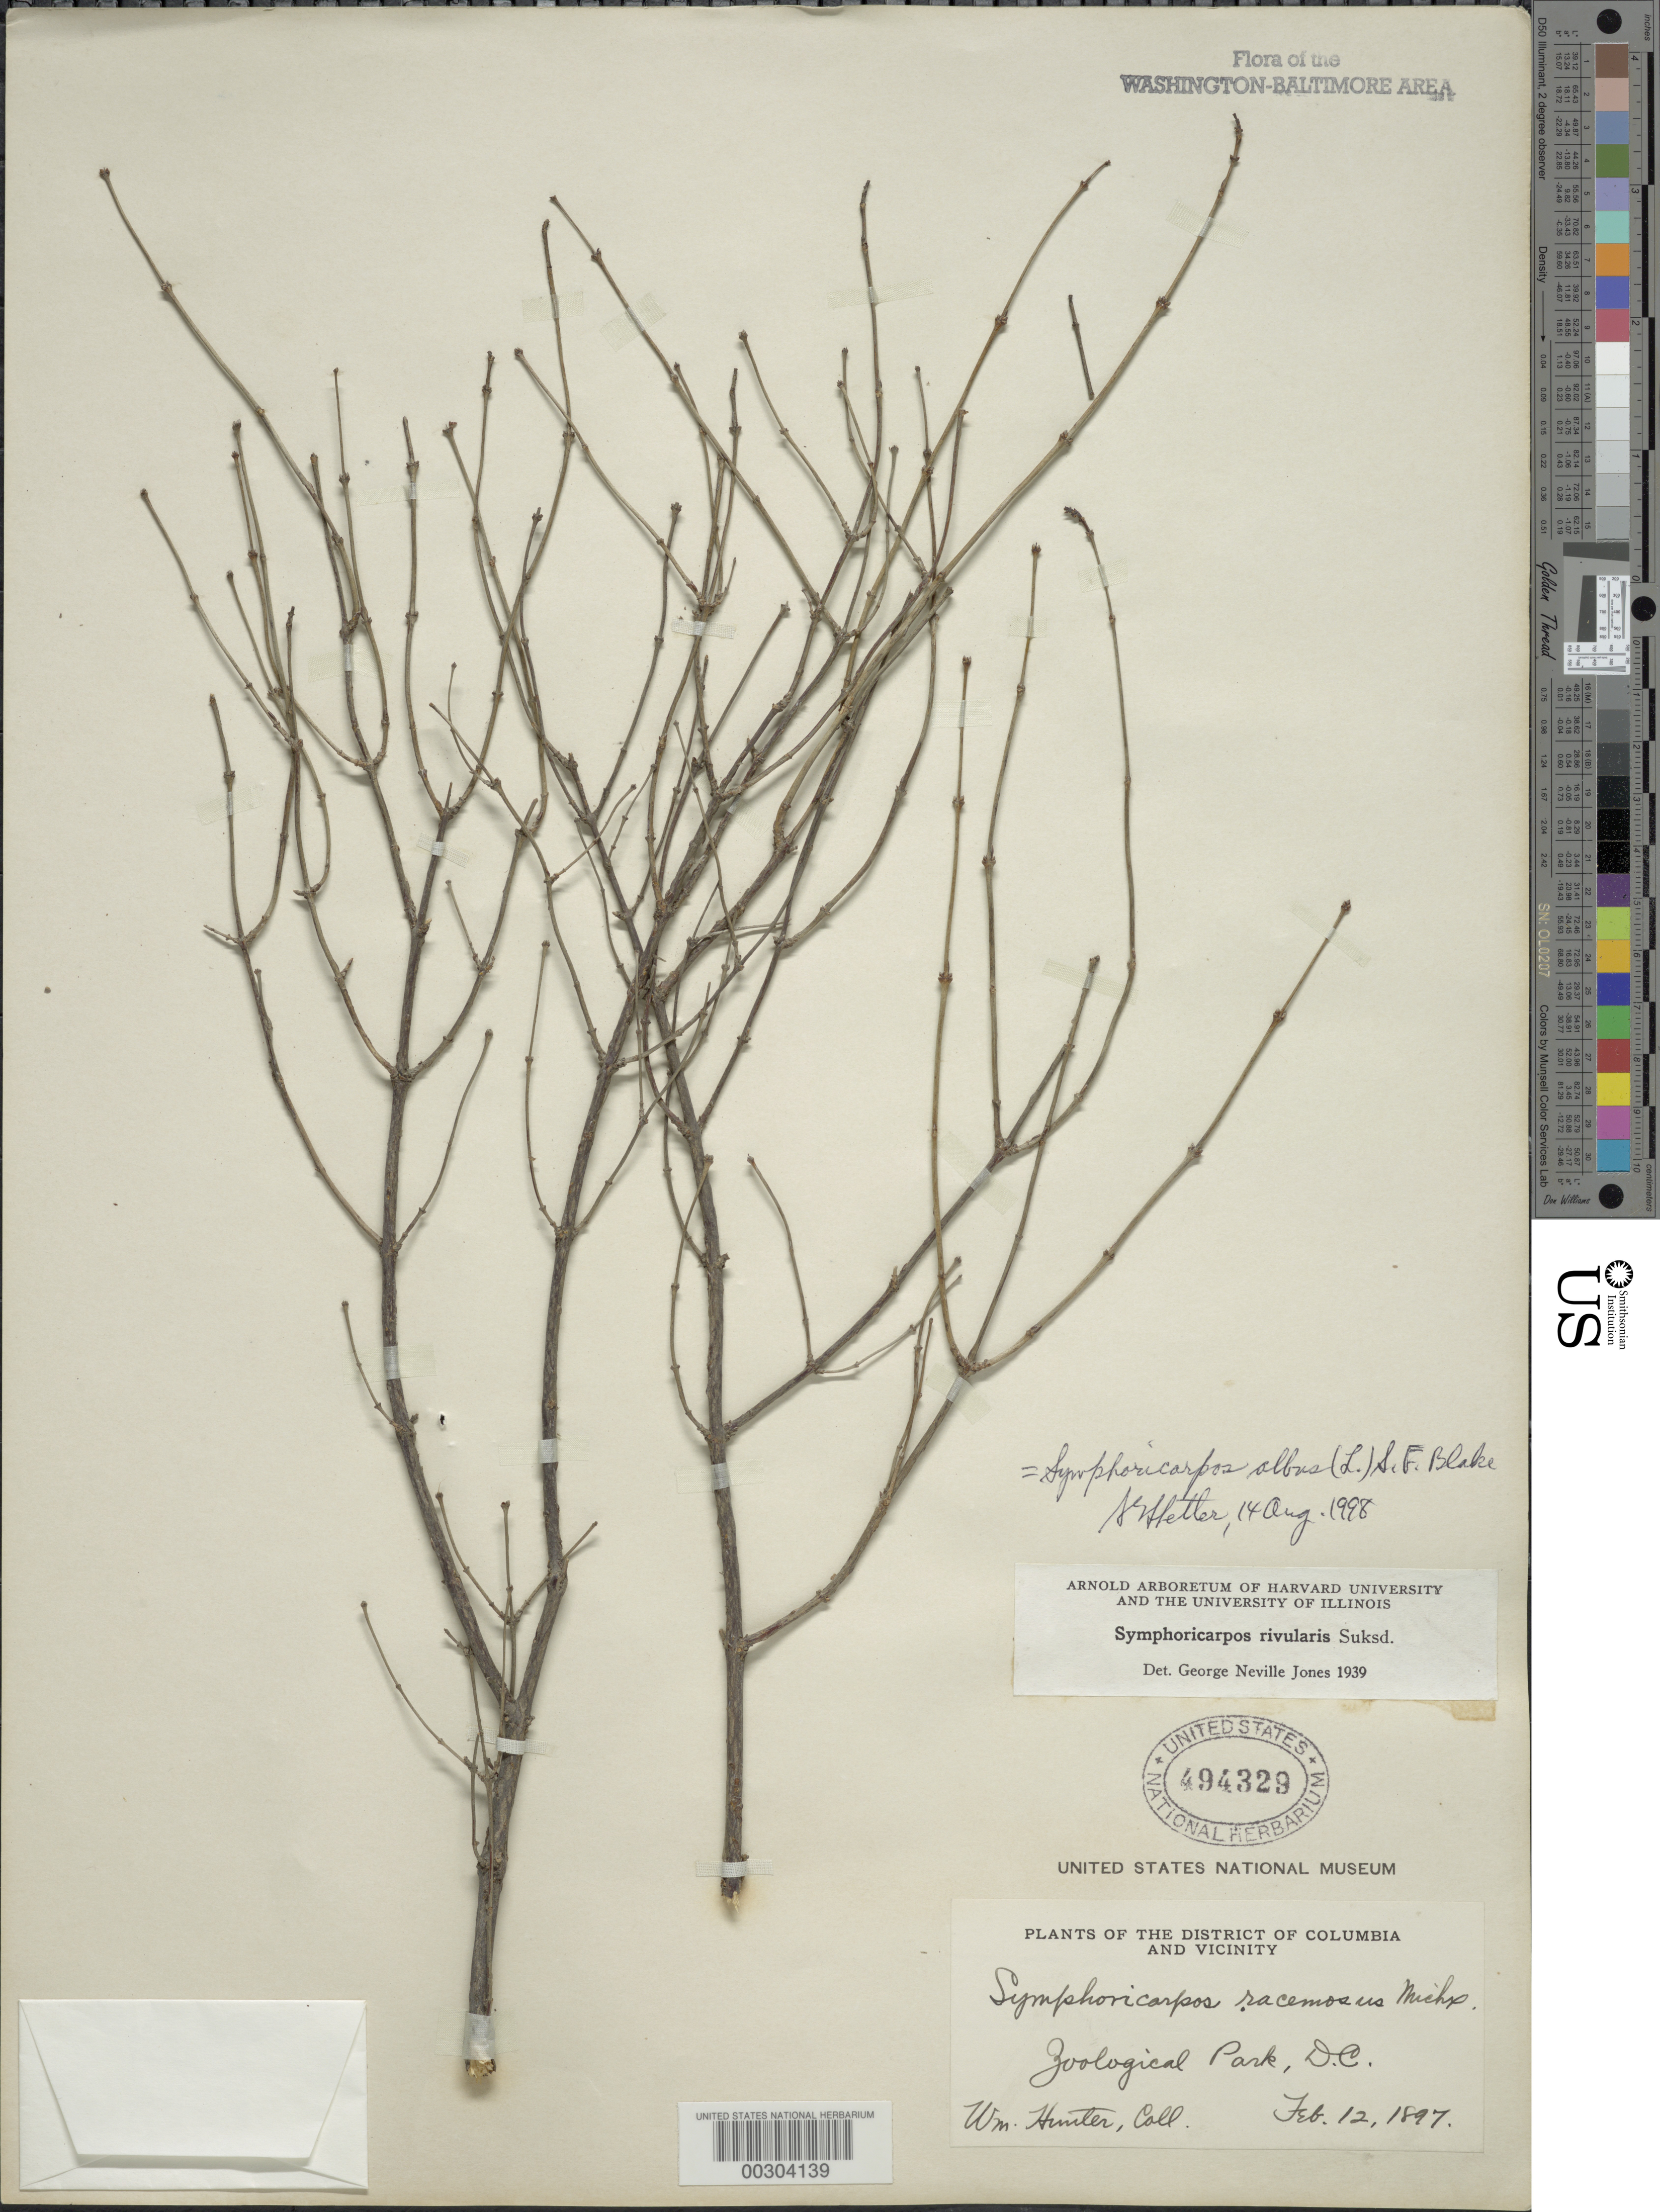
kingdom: Plantae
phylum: Tracheophyta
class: Magnoliopsida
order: Dipsacales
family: Caprifoliaceae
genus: Symphoricarpos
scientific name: Symphoricarpos albus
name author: (L.) S.F. Blake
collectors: W. Hunter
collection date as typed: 12 Feb 1897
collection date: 1897-02-12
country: United States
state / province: District of Columbia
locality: Zoological Park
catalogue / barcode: US 494329